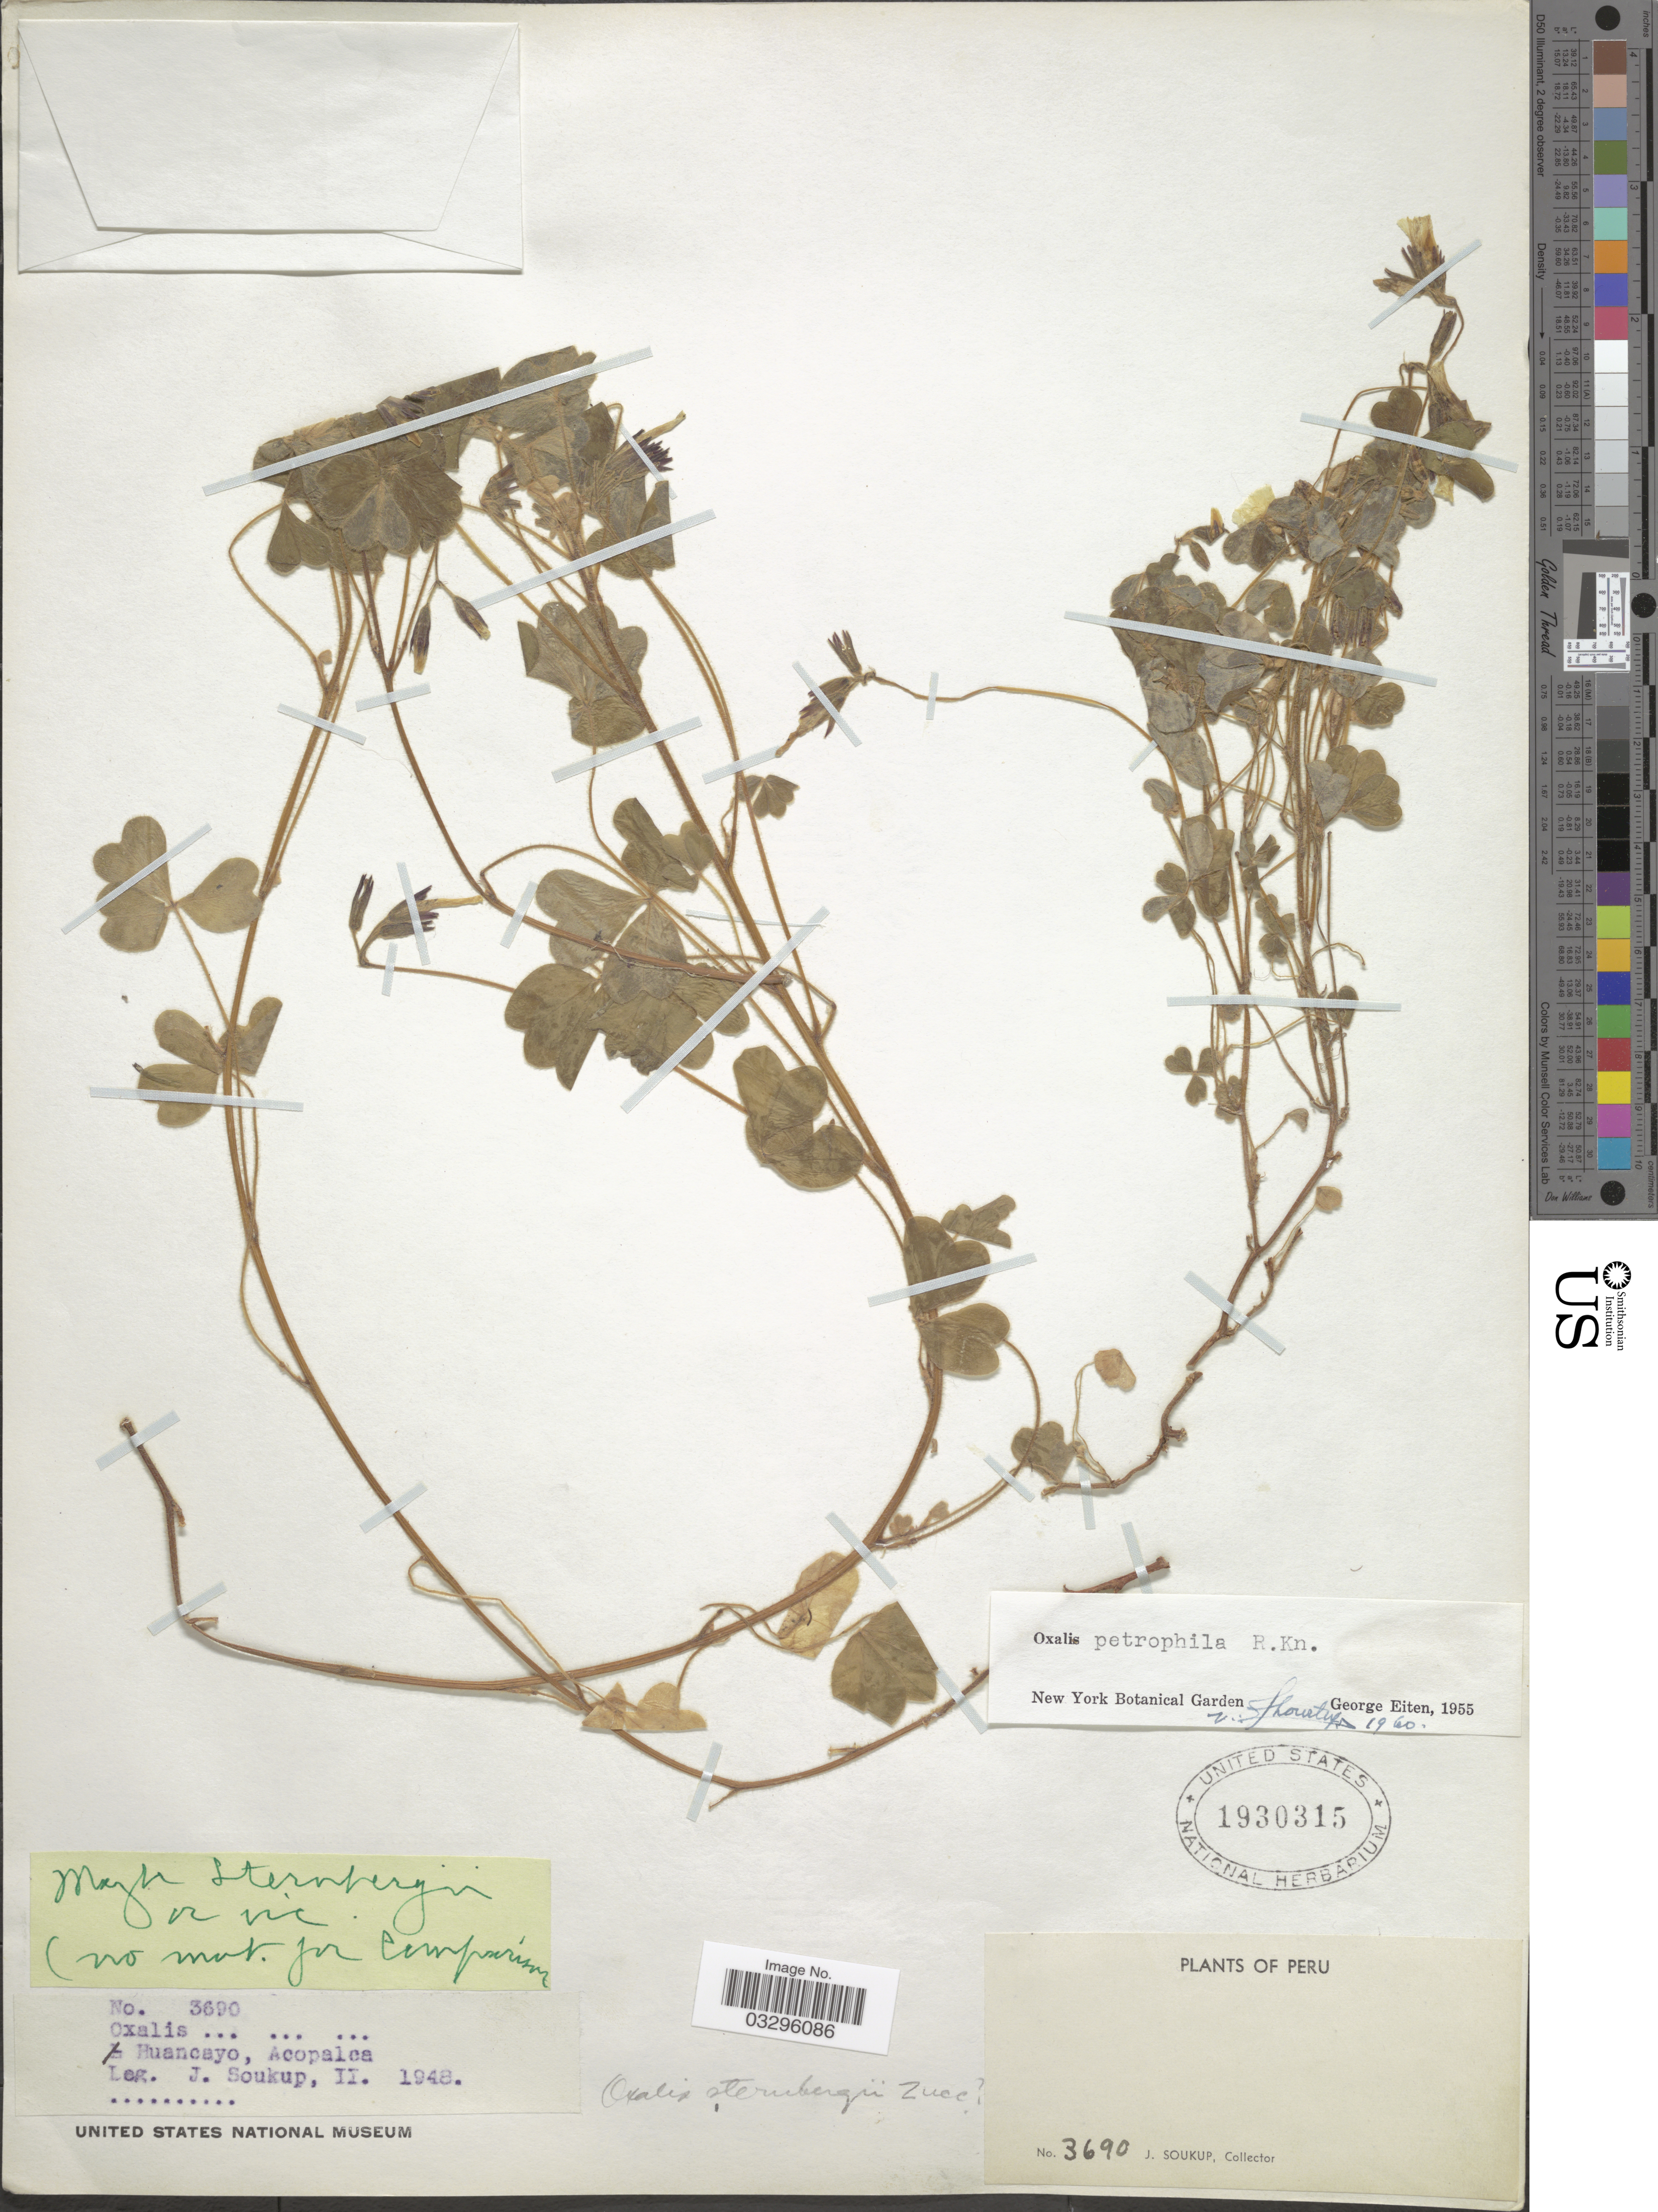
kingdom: Plantae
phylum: Tracheophyta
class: Magnoliopsida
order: Oxalidales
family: Oxalidaceae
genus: Oxalis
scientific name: Oxalis petrophila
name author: R. Knuth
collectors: J. Soukup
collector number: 3690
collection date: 1948-02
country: Peru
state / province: Junín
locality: Huancayo, Acopalca.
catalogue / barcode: US 1930315